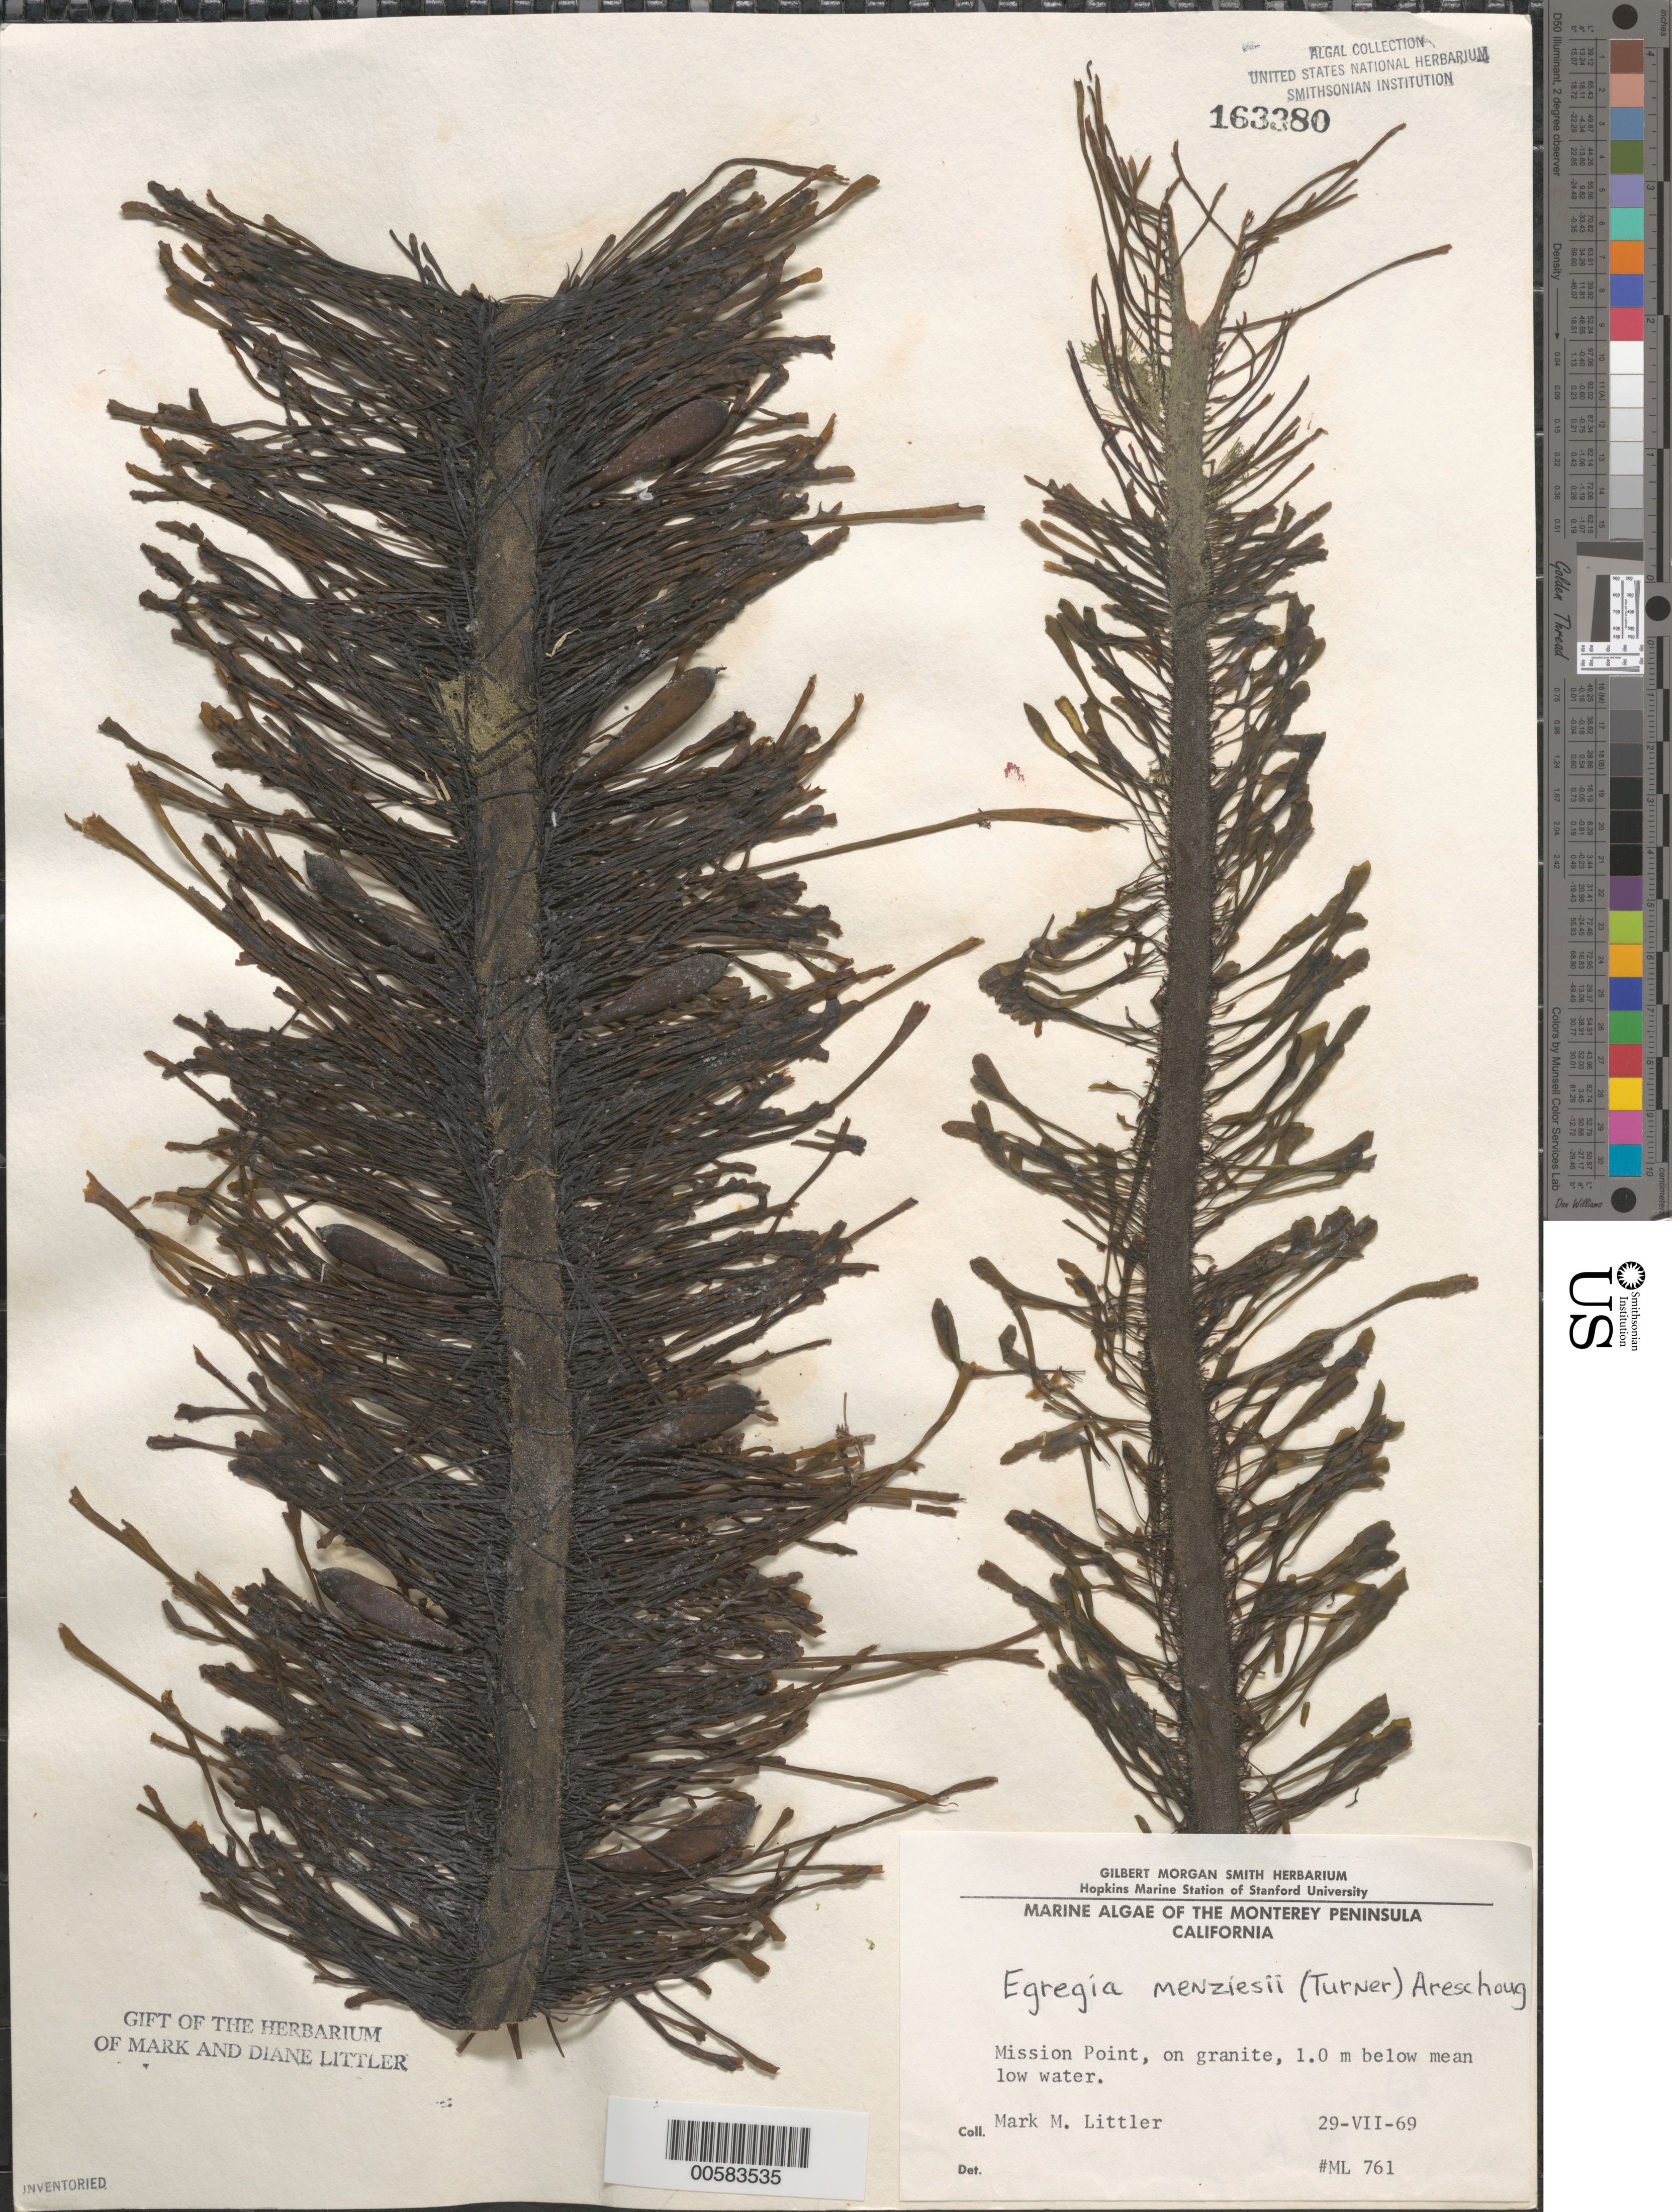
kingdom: Chromista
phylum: Ochrophyta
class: Phaeophyceae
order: Laminariales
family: Lessoniaceae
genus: Egregia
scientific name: Egregia menziesii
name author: (Turner) Aresch.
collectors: M. M. Littler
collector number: ML 761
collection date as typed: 29 Jul 1969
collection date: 1969-07-29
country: United States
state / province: California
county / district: Monterey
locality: Mission Point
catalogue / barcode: US 163380